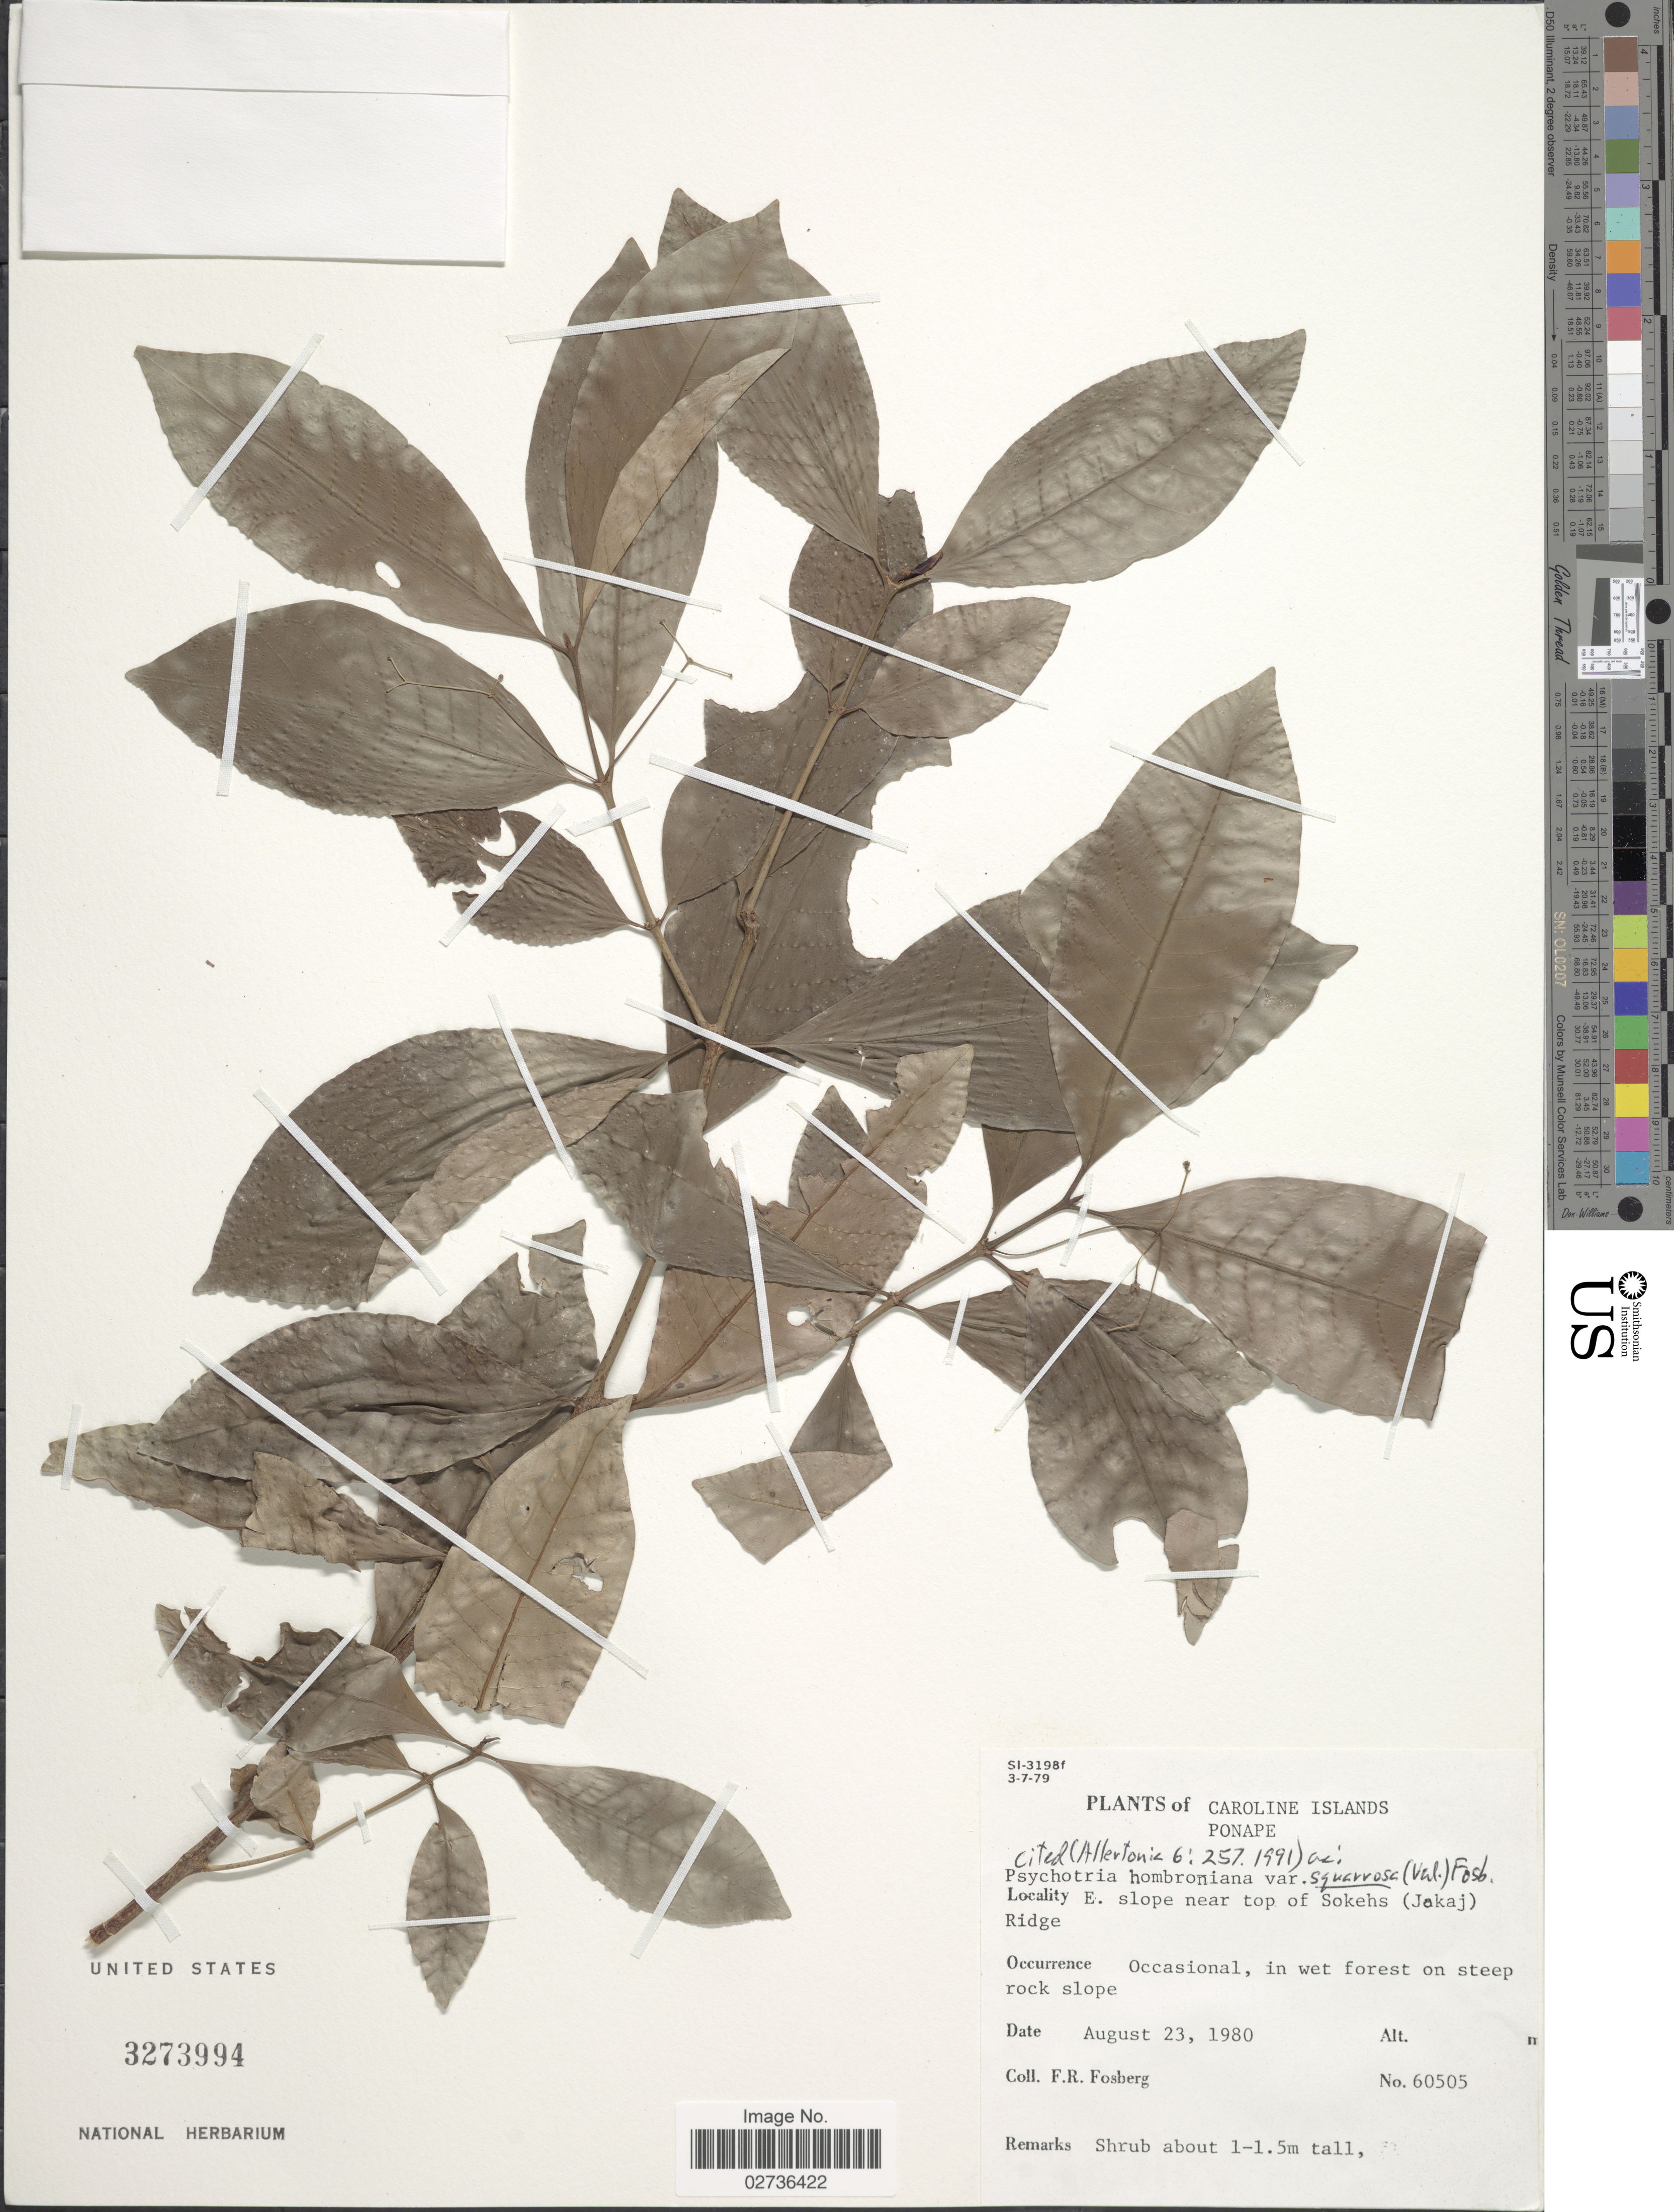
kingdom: Plantae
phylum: Tracheophyta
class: Magnoliopsida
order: Gentianales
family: Rubiaceae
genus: Psychotria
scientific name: Psychotria hombroniana var. squarrosa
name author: (Valeton) Fosberg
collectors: F. R. Fosberg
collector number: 60505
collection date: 1980-08-23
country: Micronesia, Federated States of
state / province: Pohnpei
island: Pohnpei [Ponape]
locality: Caroline Islands, Ponape, E. slope near top of Sokehs (Jakaj) Ridge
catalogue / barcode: US 3273994